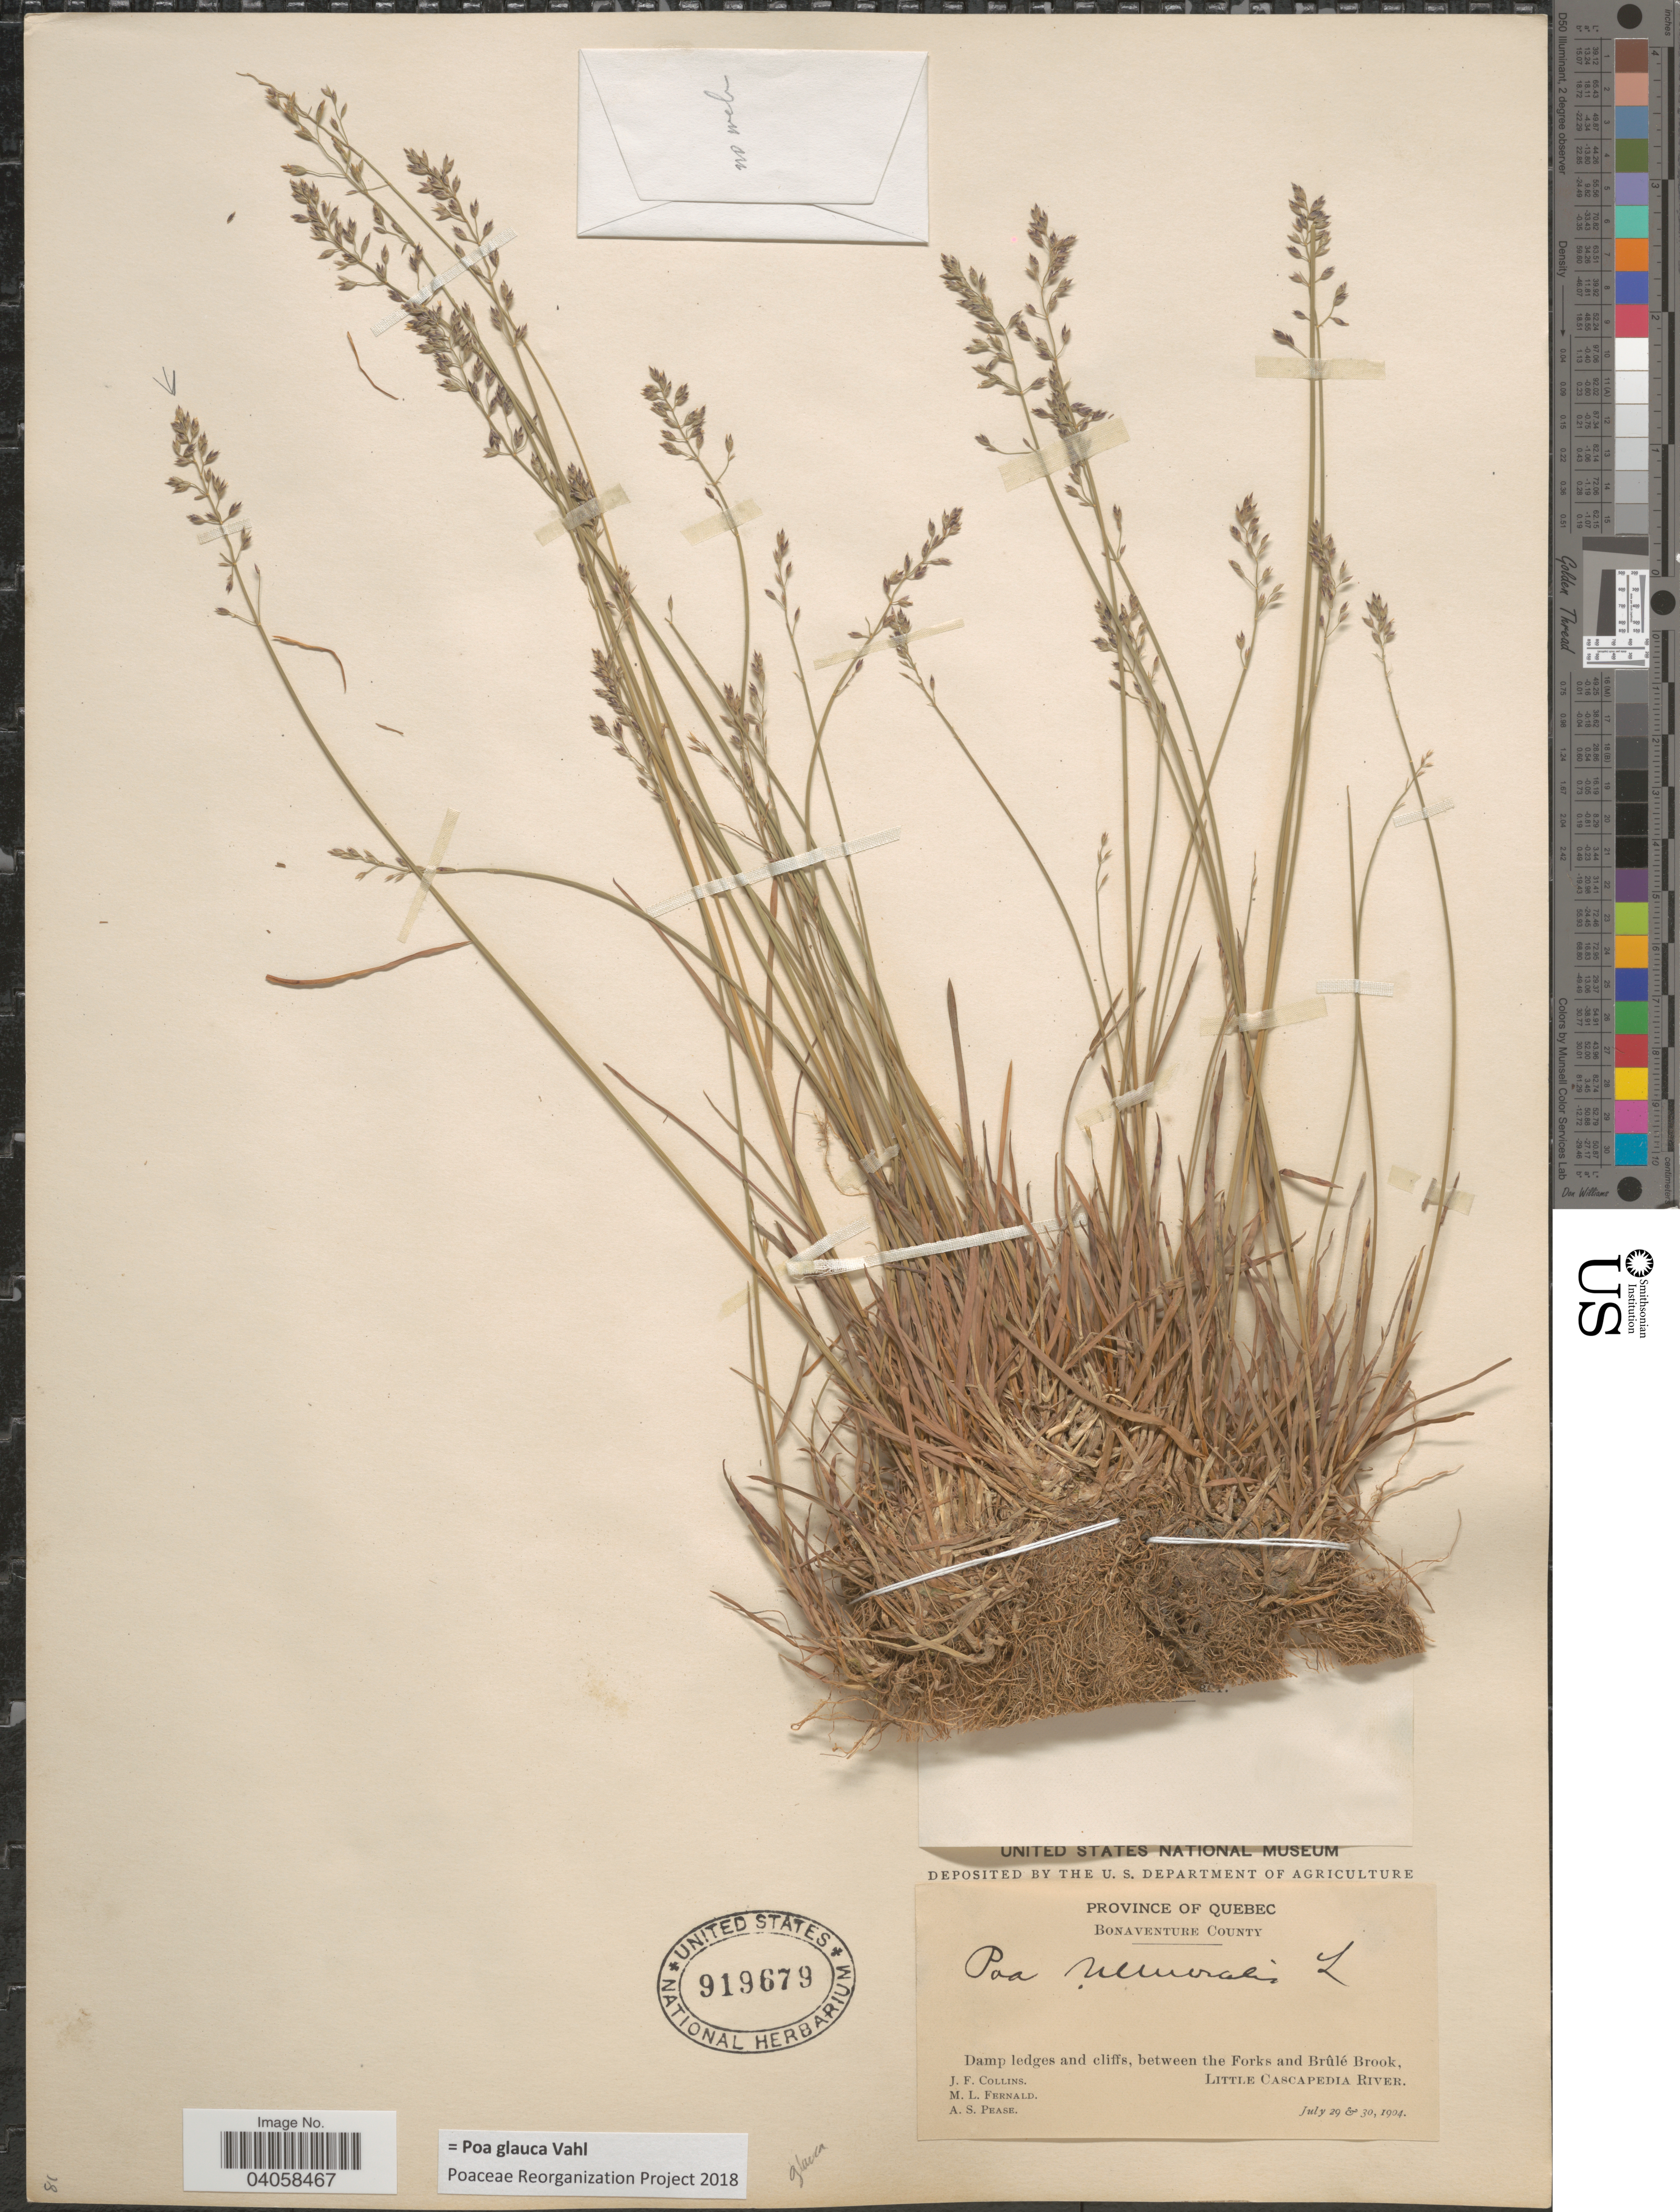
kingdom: Plantae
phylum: Tracheophyta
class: Liliopsida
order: Poales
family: Poaceae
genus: Poa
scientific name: Poa glauca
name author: Vahl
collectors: J. Collins, M. L. Fernald & A. S. Pease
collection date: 1904-07-29/1904-07-30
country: Canada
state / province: Quebec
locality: Bonaventure County. Damp ledges and cliffs, between the Forks and Brûle Brook, Little Cascapedia River.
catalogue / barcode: US 919679